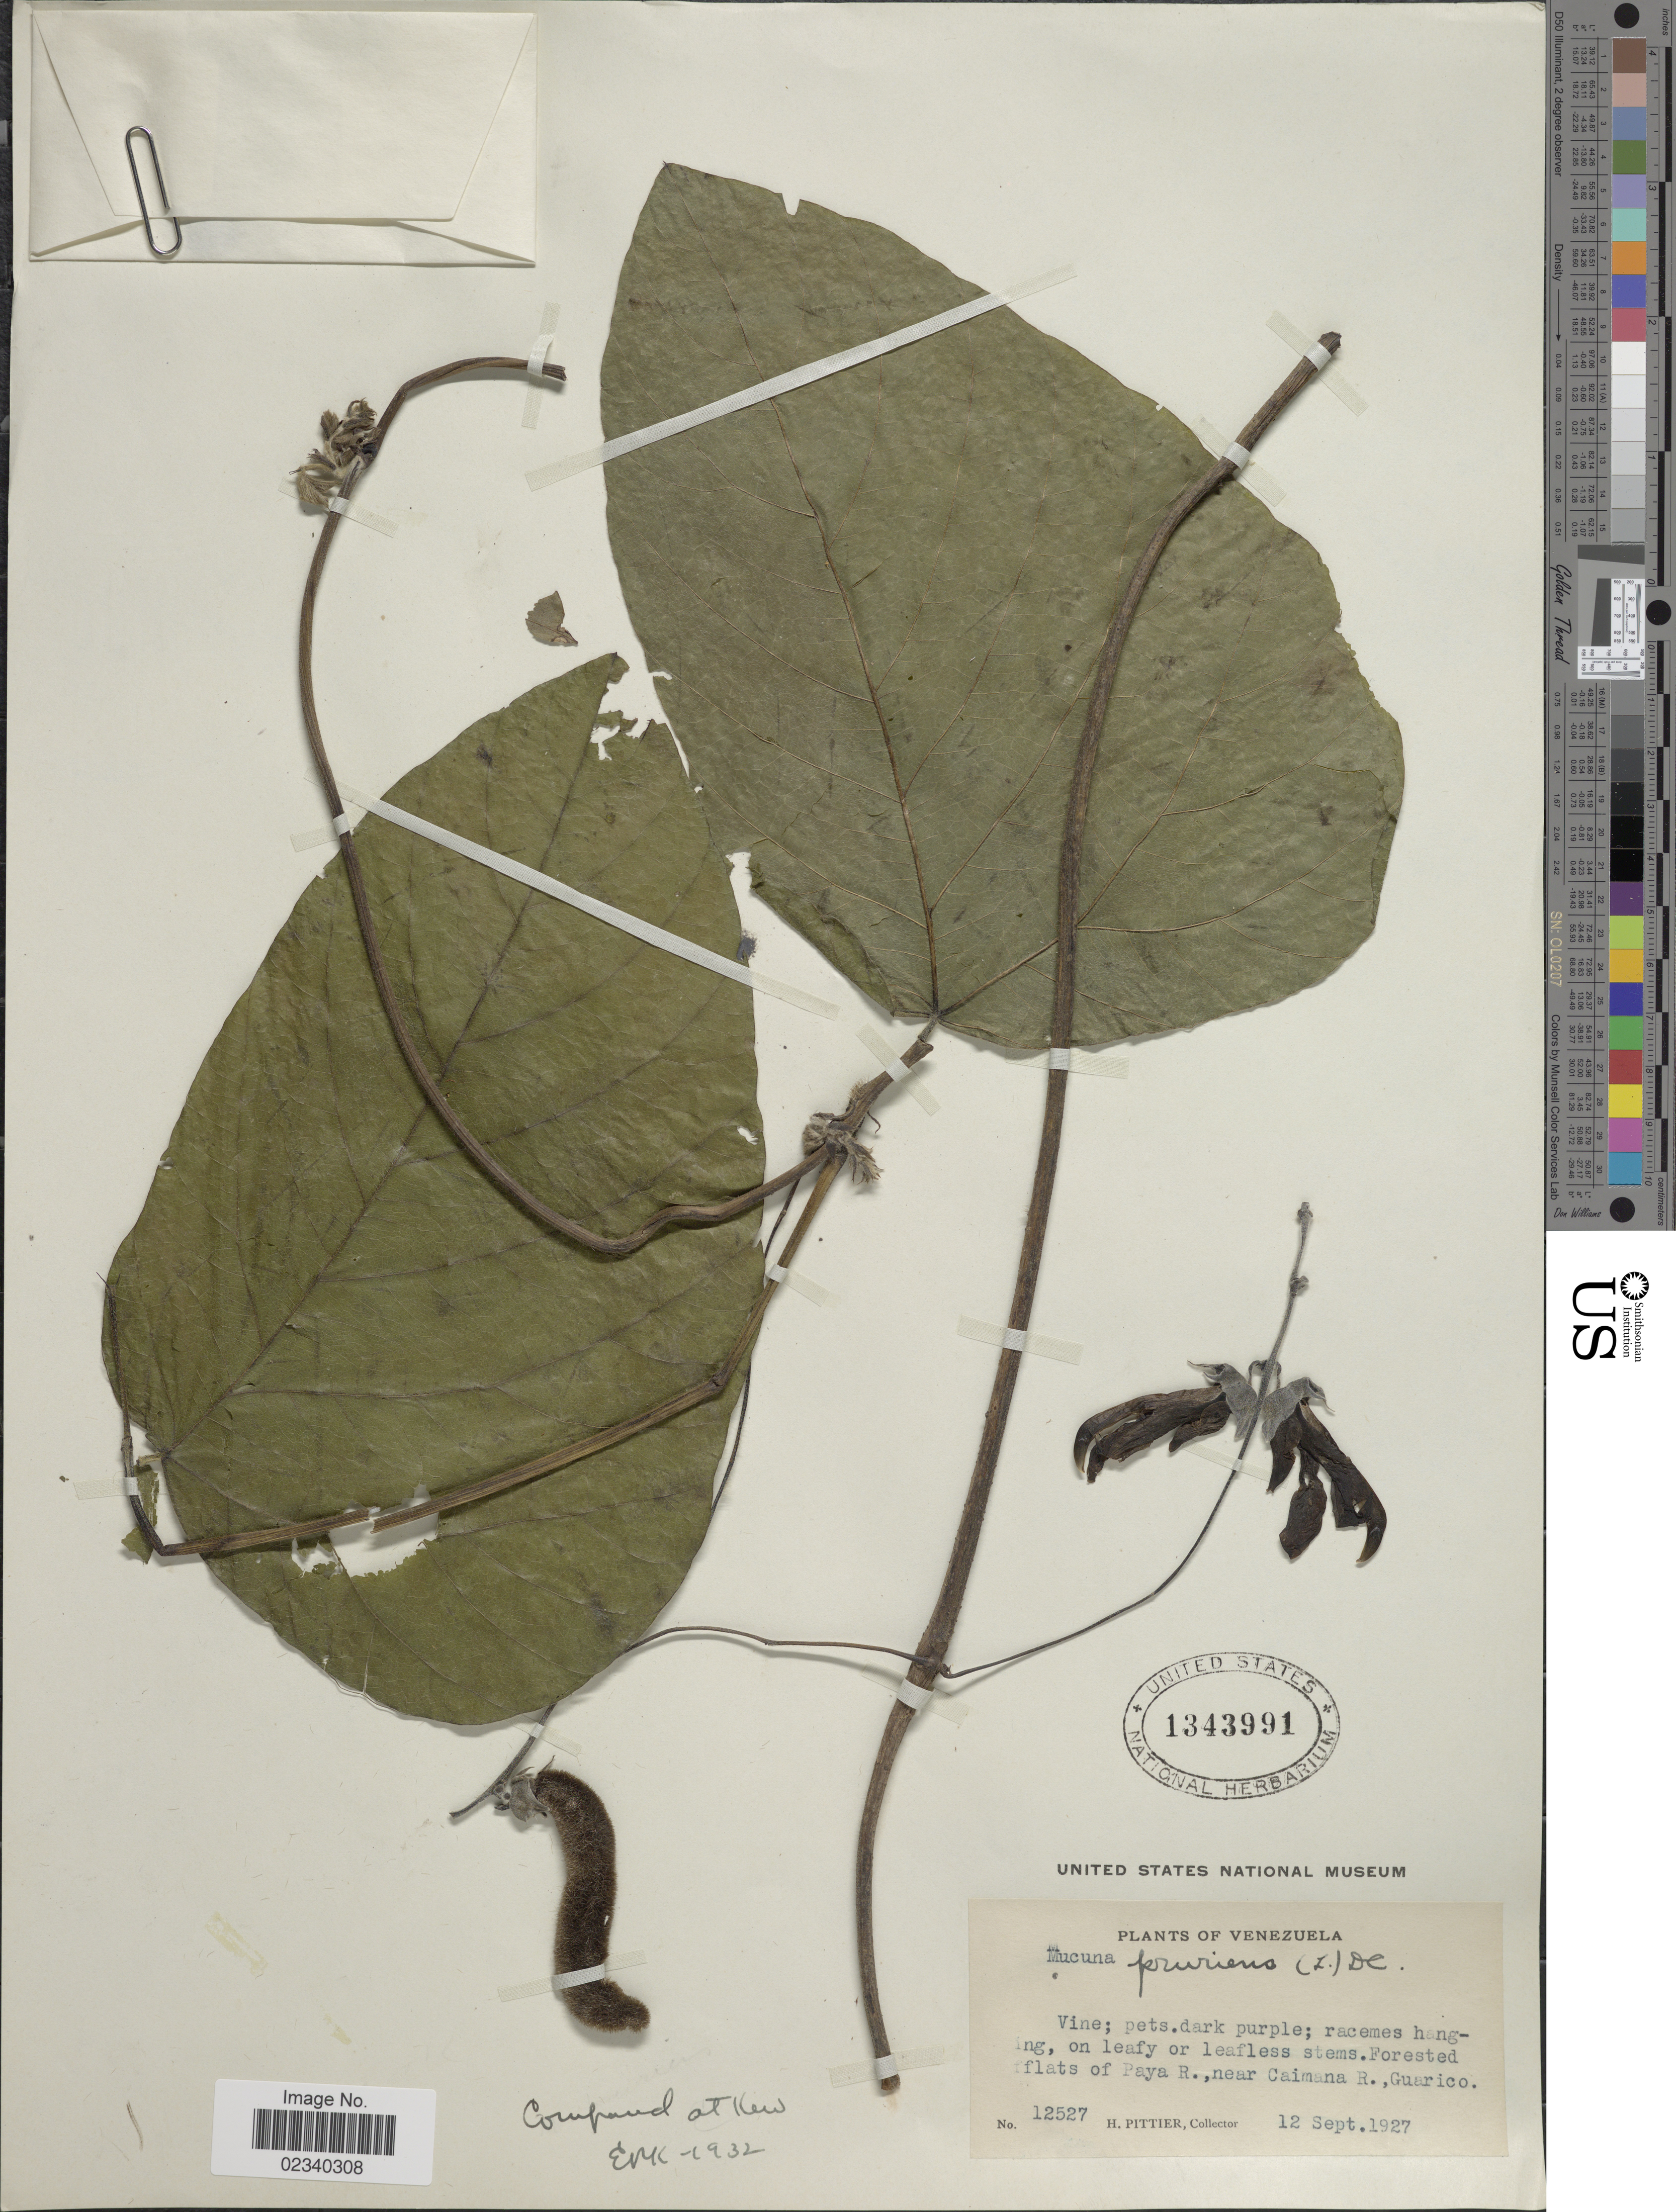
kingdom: Plantae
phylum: Tracheophyta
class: Magnoliopsida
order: Fabales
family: Fabaceae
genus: Mucuna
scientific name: Mucuna pruriens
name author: (L.) DC.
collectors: H. F. Pittier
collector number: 12527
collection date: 1927-09-12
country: Venezuela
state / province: Guárico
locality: Forested flats of Paya R., near Caimana R.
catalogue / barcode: US 1343991